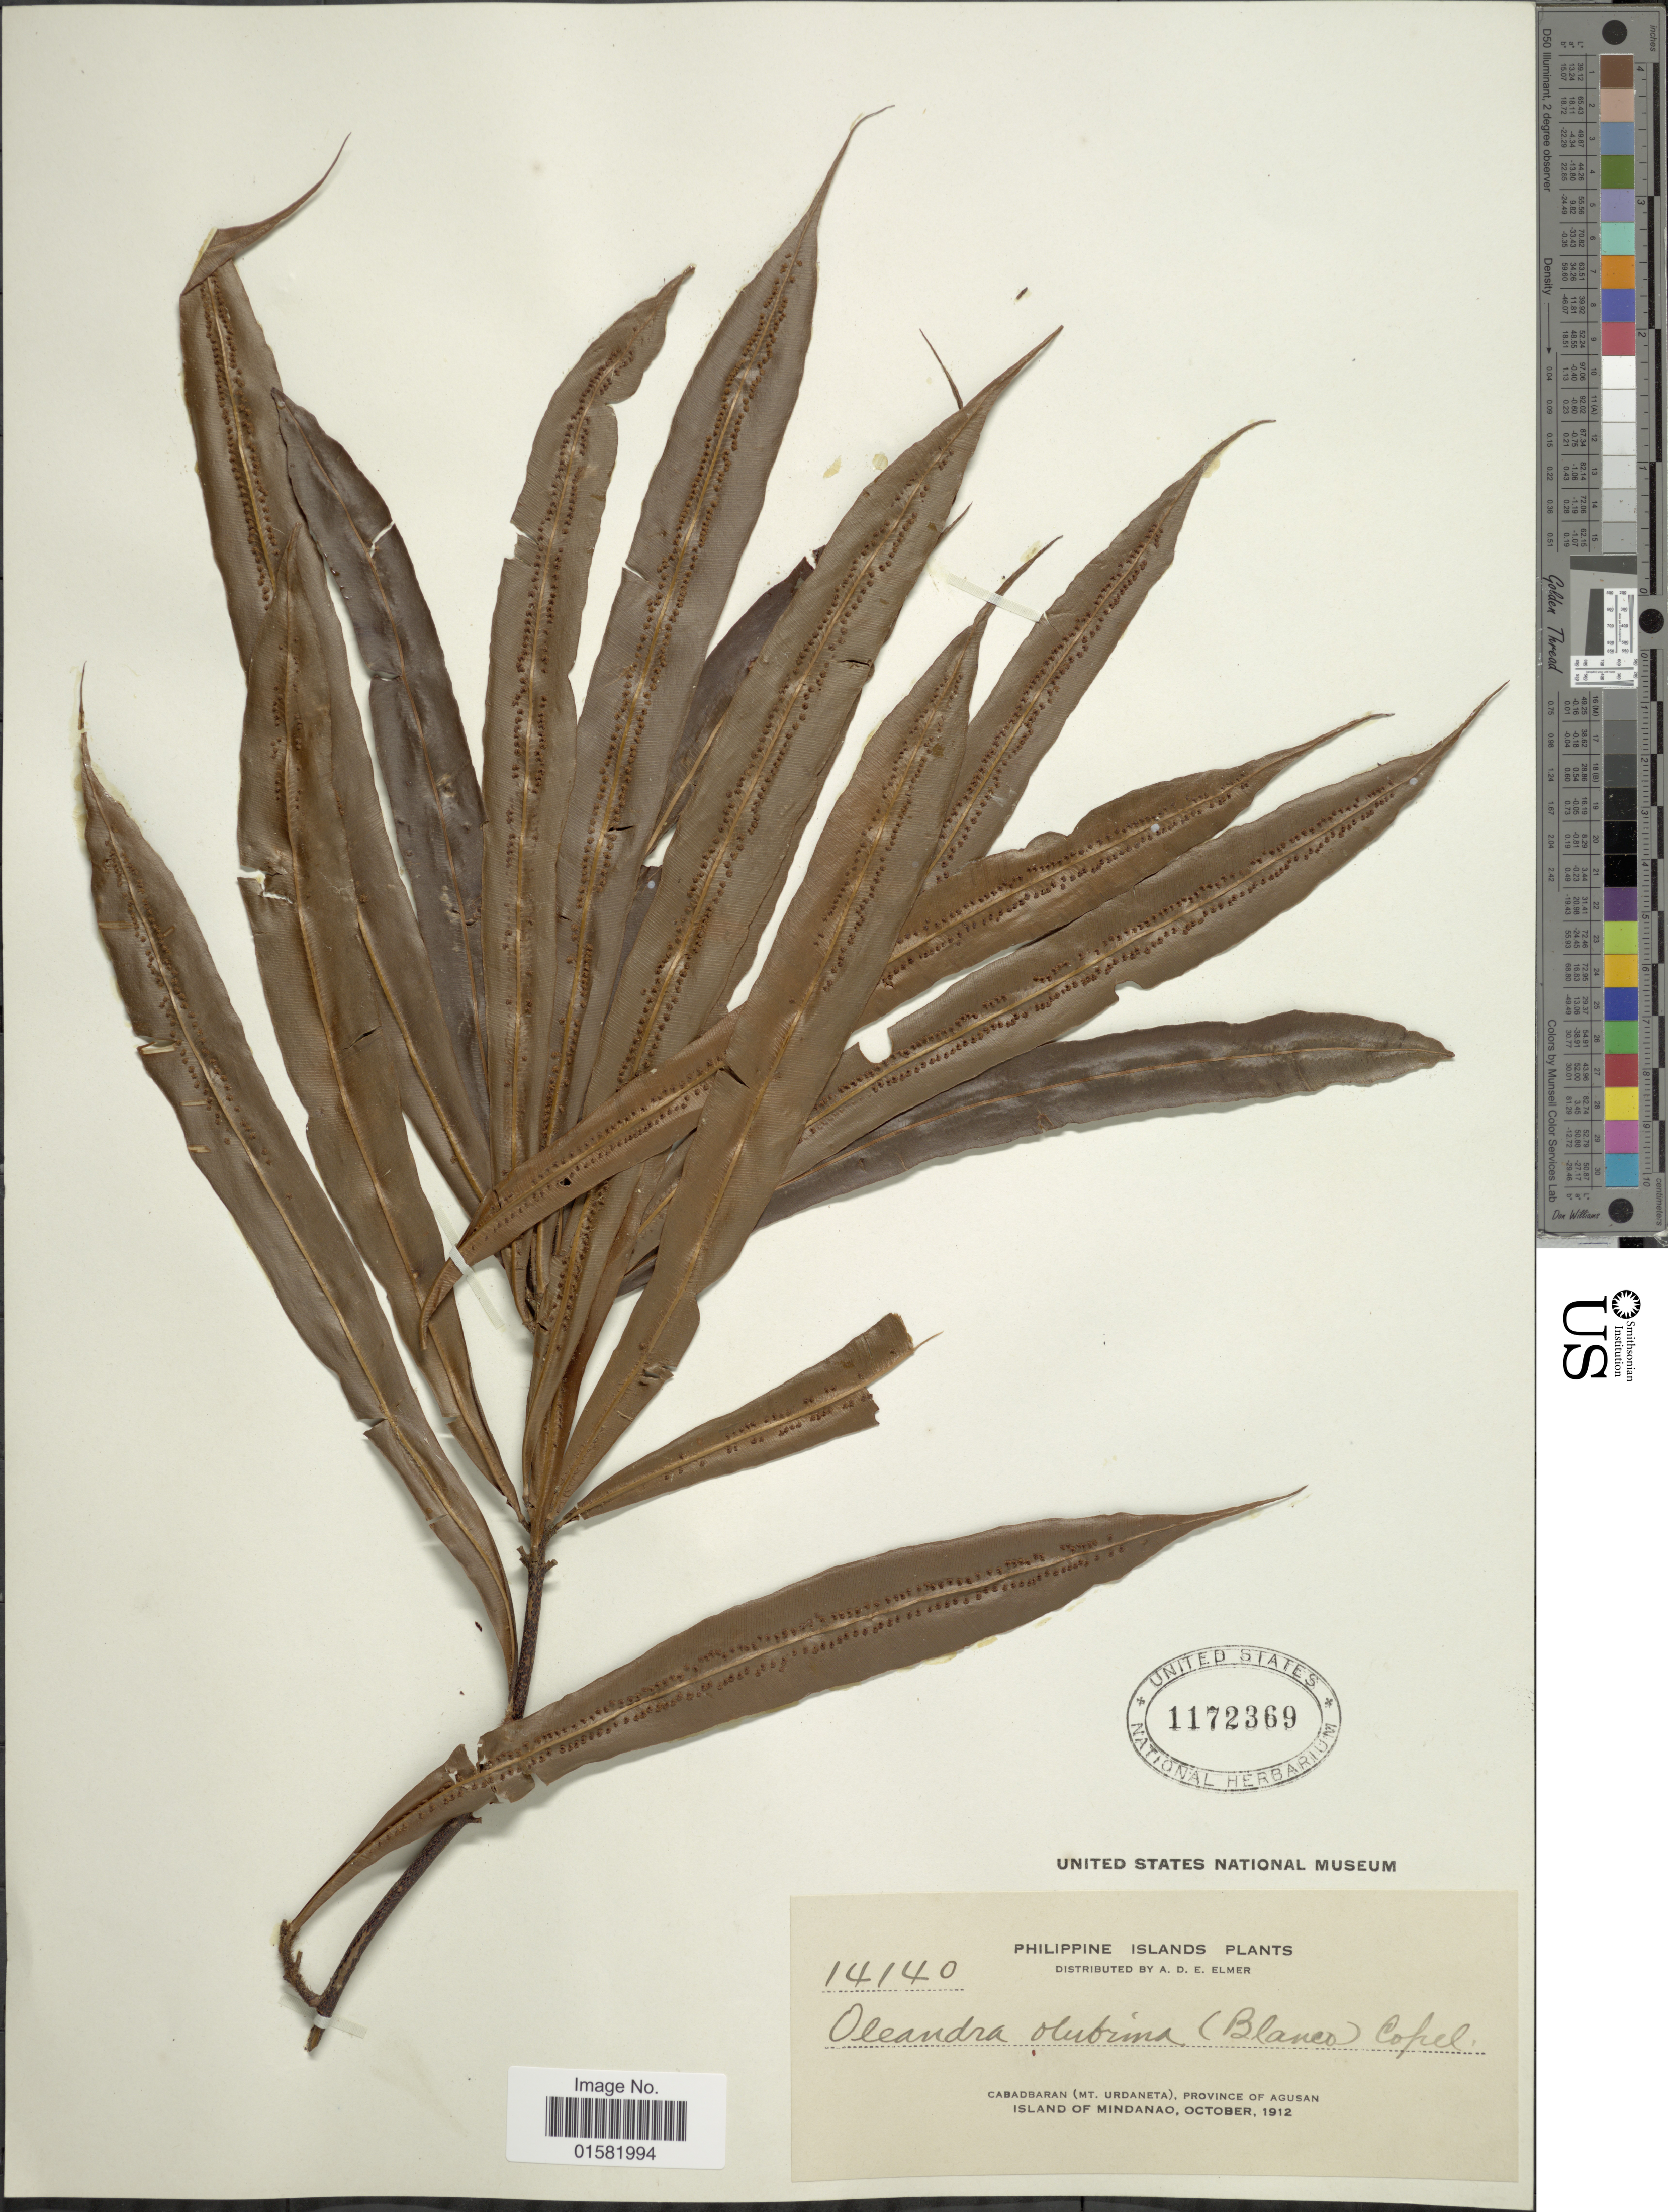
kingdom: Plantae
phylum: Tracheophyta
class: Polypodiopsida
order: Polypodiales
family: Oleandraceae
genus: Oleandra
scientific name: Oleandra colubrina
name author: (Blanco) Copel.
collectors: A. D. E. Elmer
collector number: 14140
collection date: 1912-10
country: Philippines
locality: Philippine Islands, Cabadbaran (mt. Urdaneta), province of Agusan, Island of Mindanao.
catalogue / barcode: US 1172369